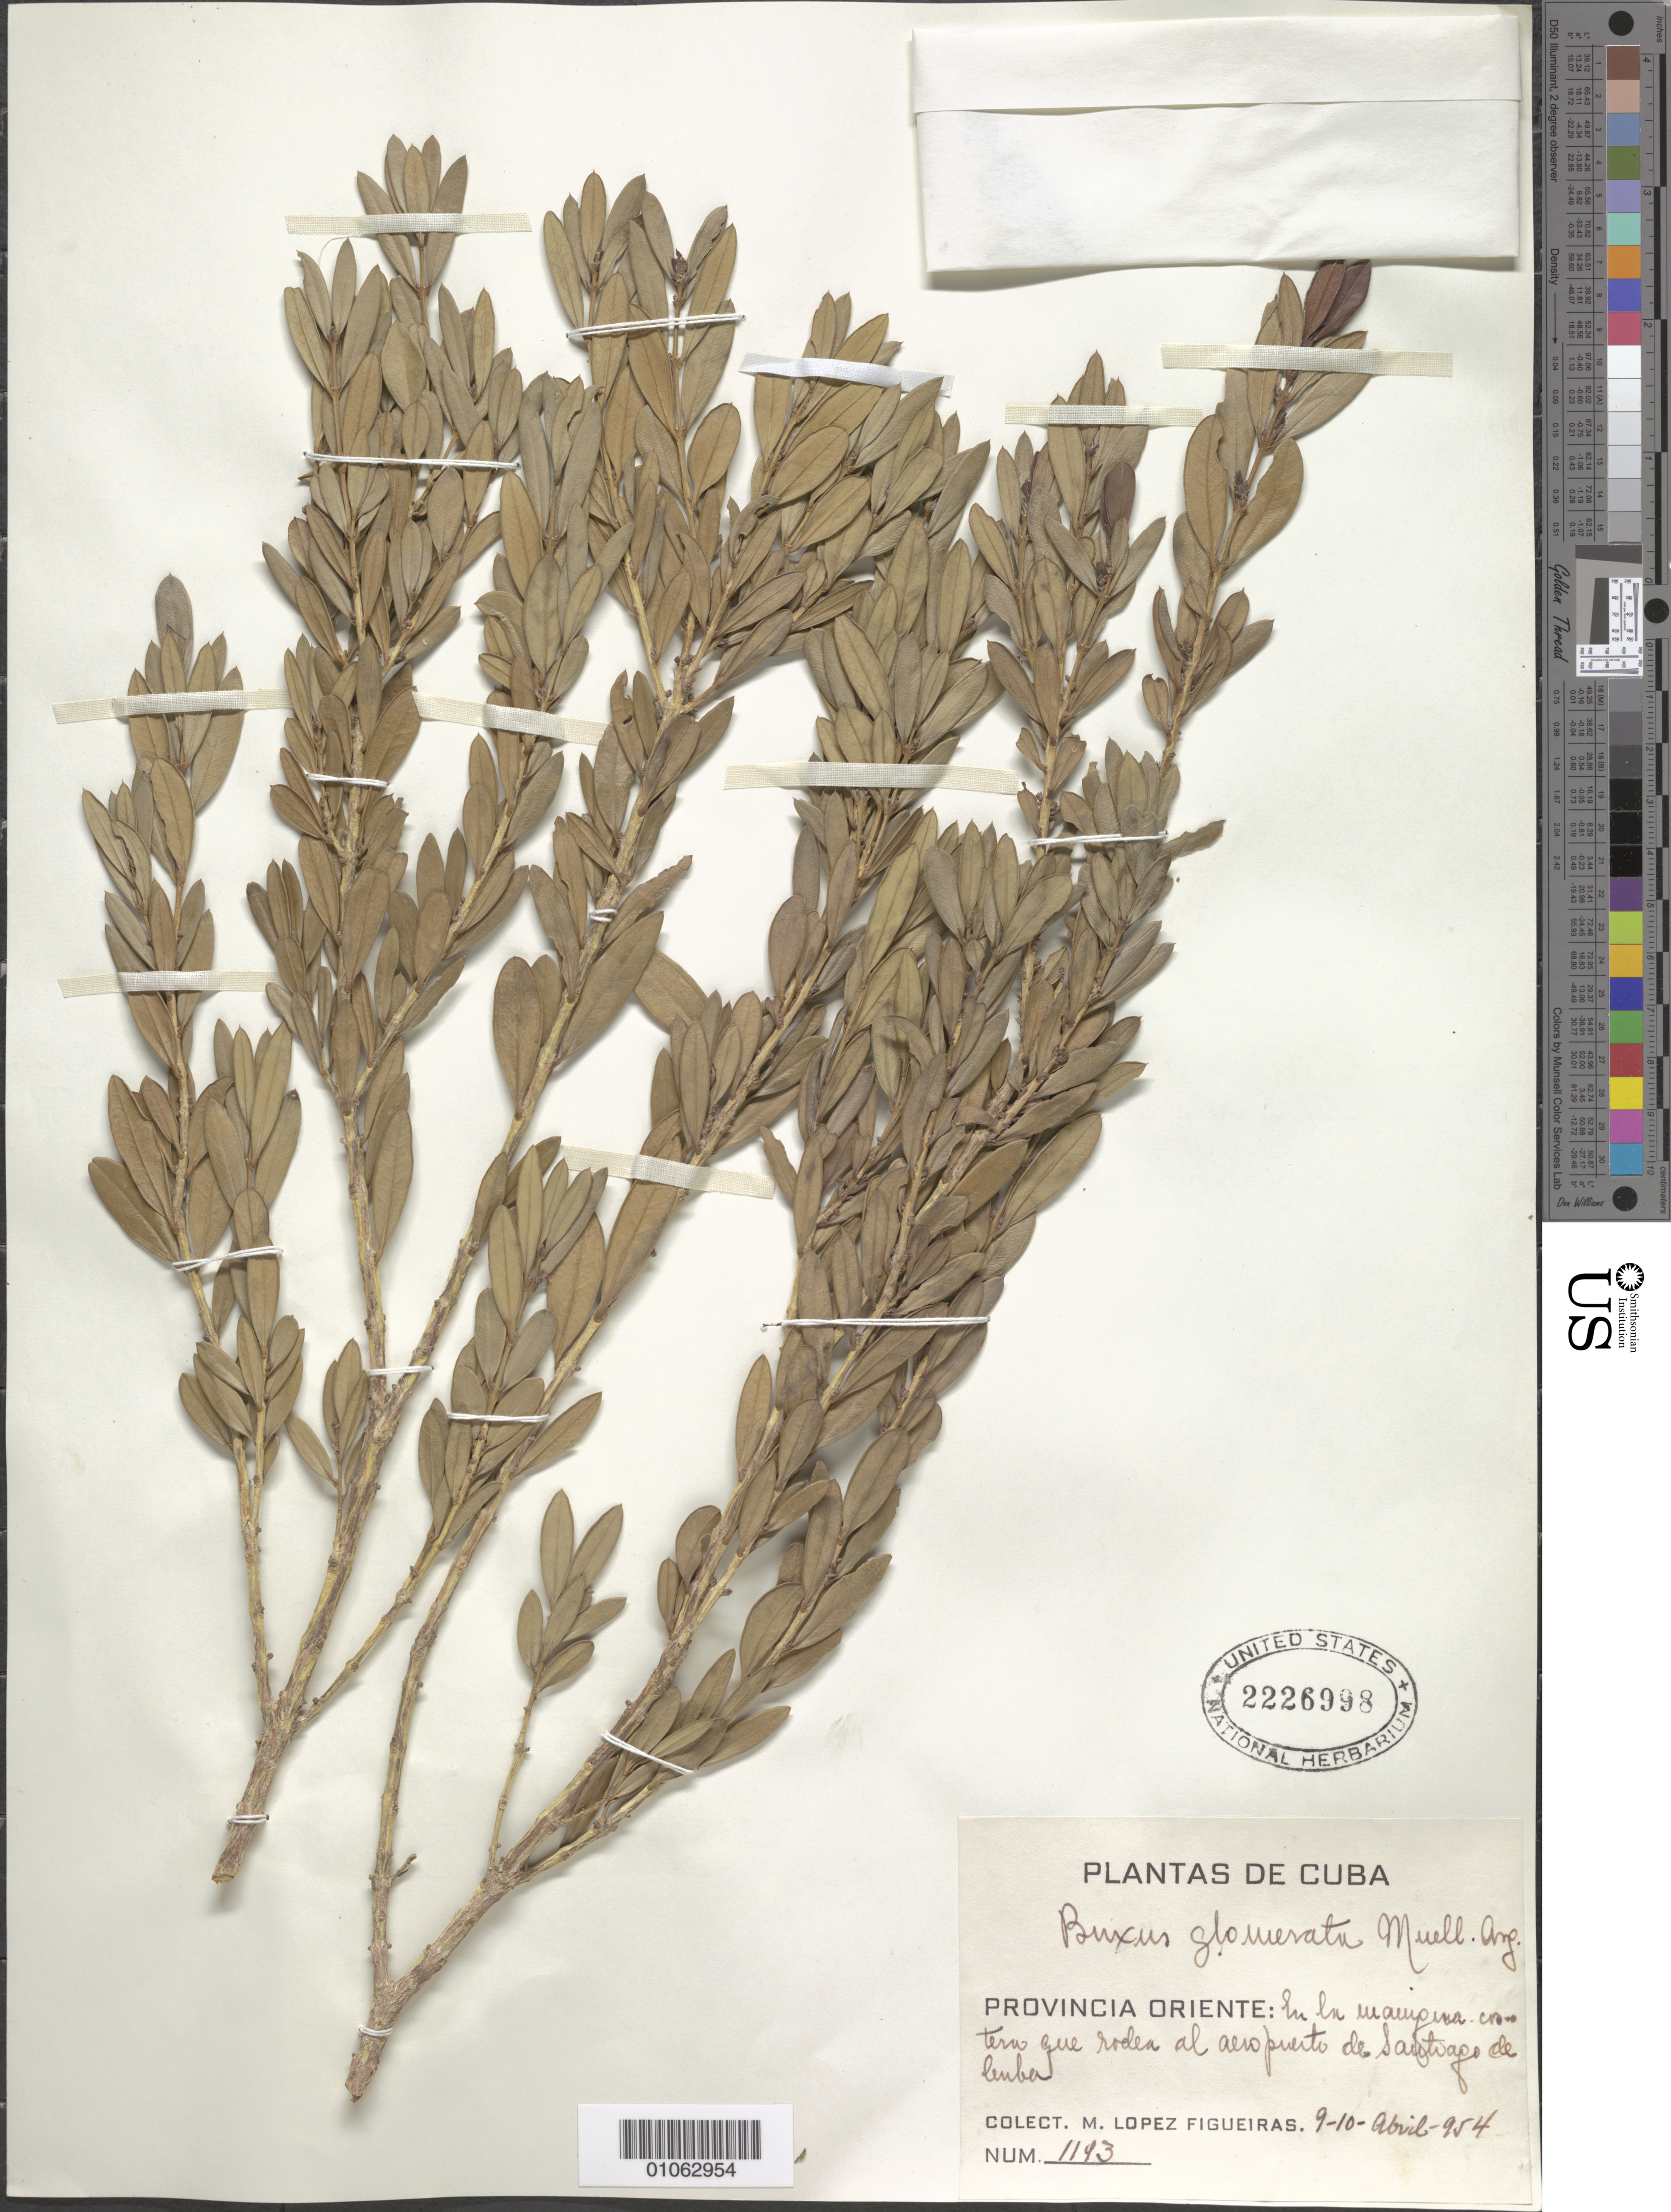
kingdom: Plantae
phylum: Tracheophyta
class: Magnoliopsida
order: Buxales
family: Buxaceae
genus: Buxus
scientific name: Buxus glomerata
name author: (Griseb.) Müll. Arg.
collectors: M. López Figueiras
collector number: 1193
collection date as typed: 09 Apr 1954 to 10 Apr 1954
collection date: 1954-04-09/1954-04-10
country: Cuba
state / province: Santiago de Cuba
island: Cuba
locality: Al lado del aereopuerto de Santiago de Cuba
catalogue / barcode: US 2226998